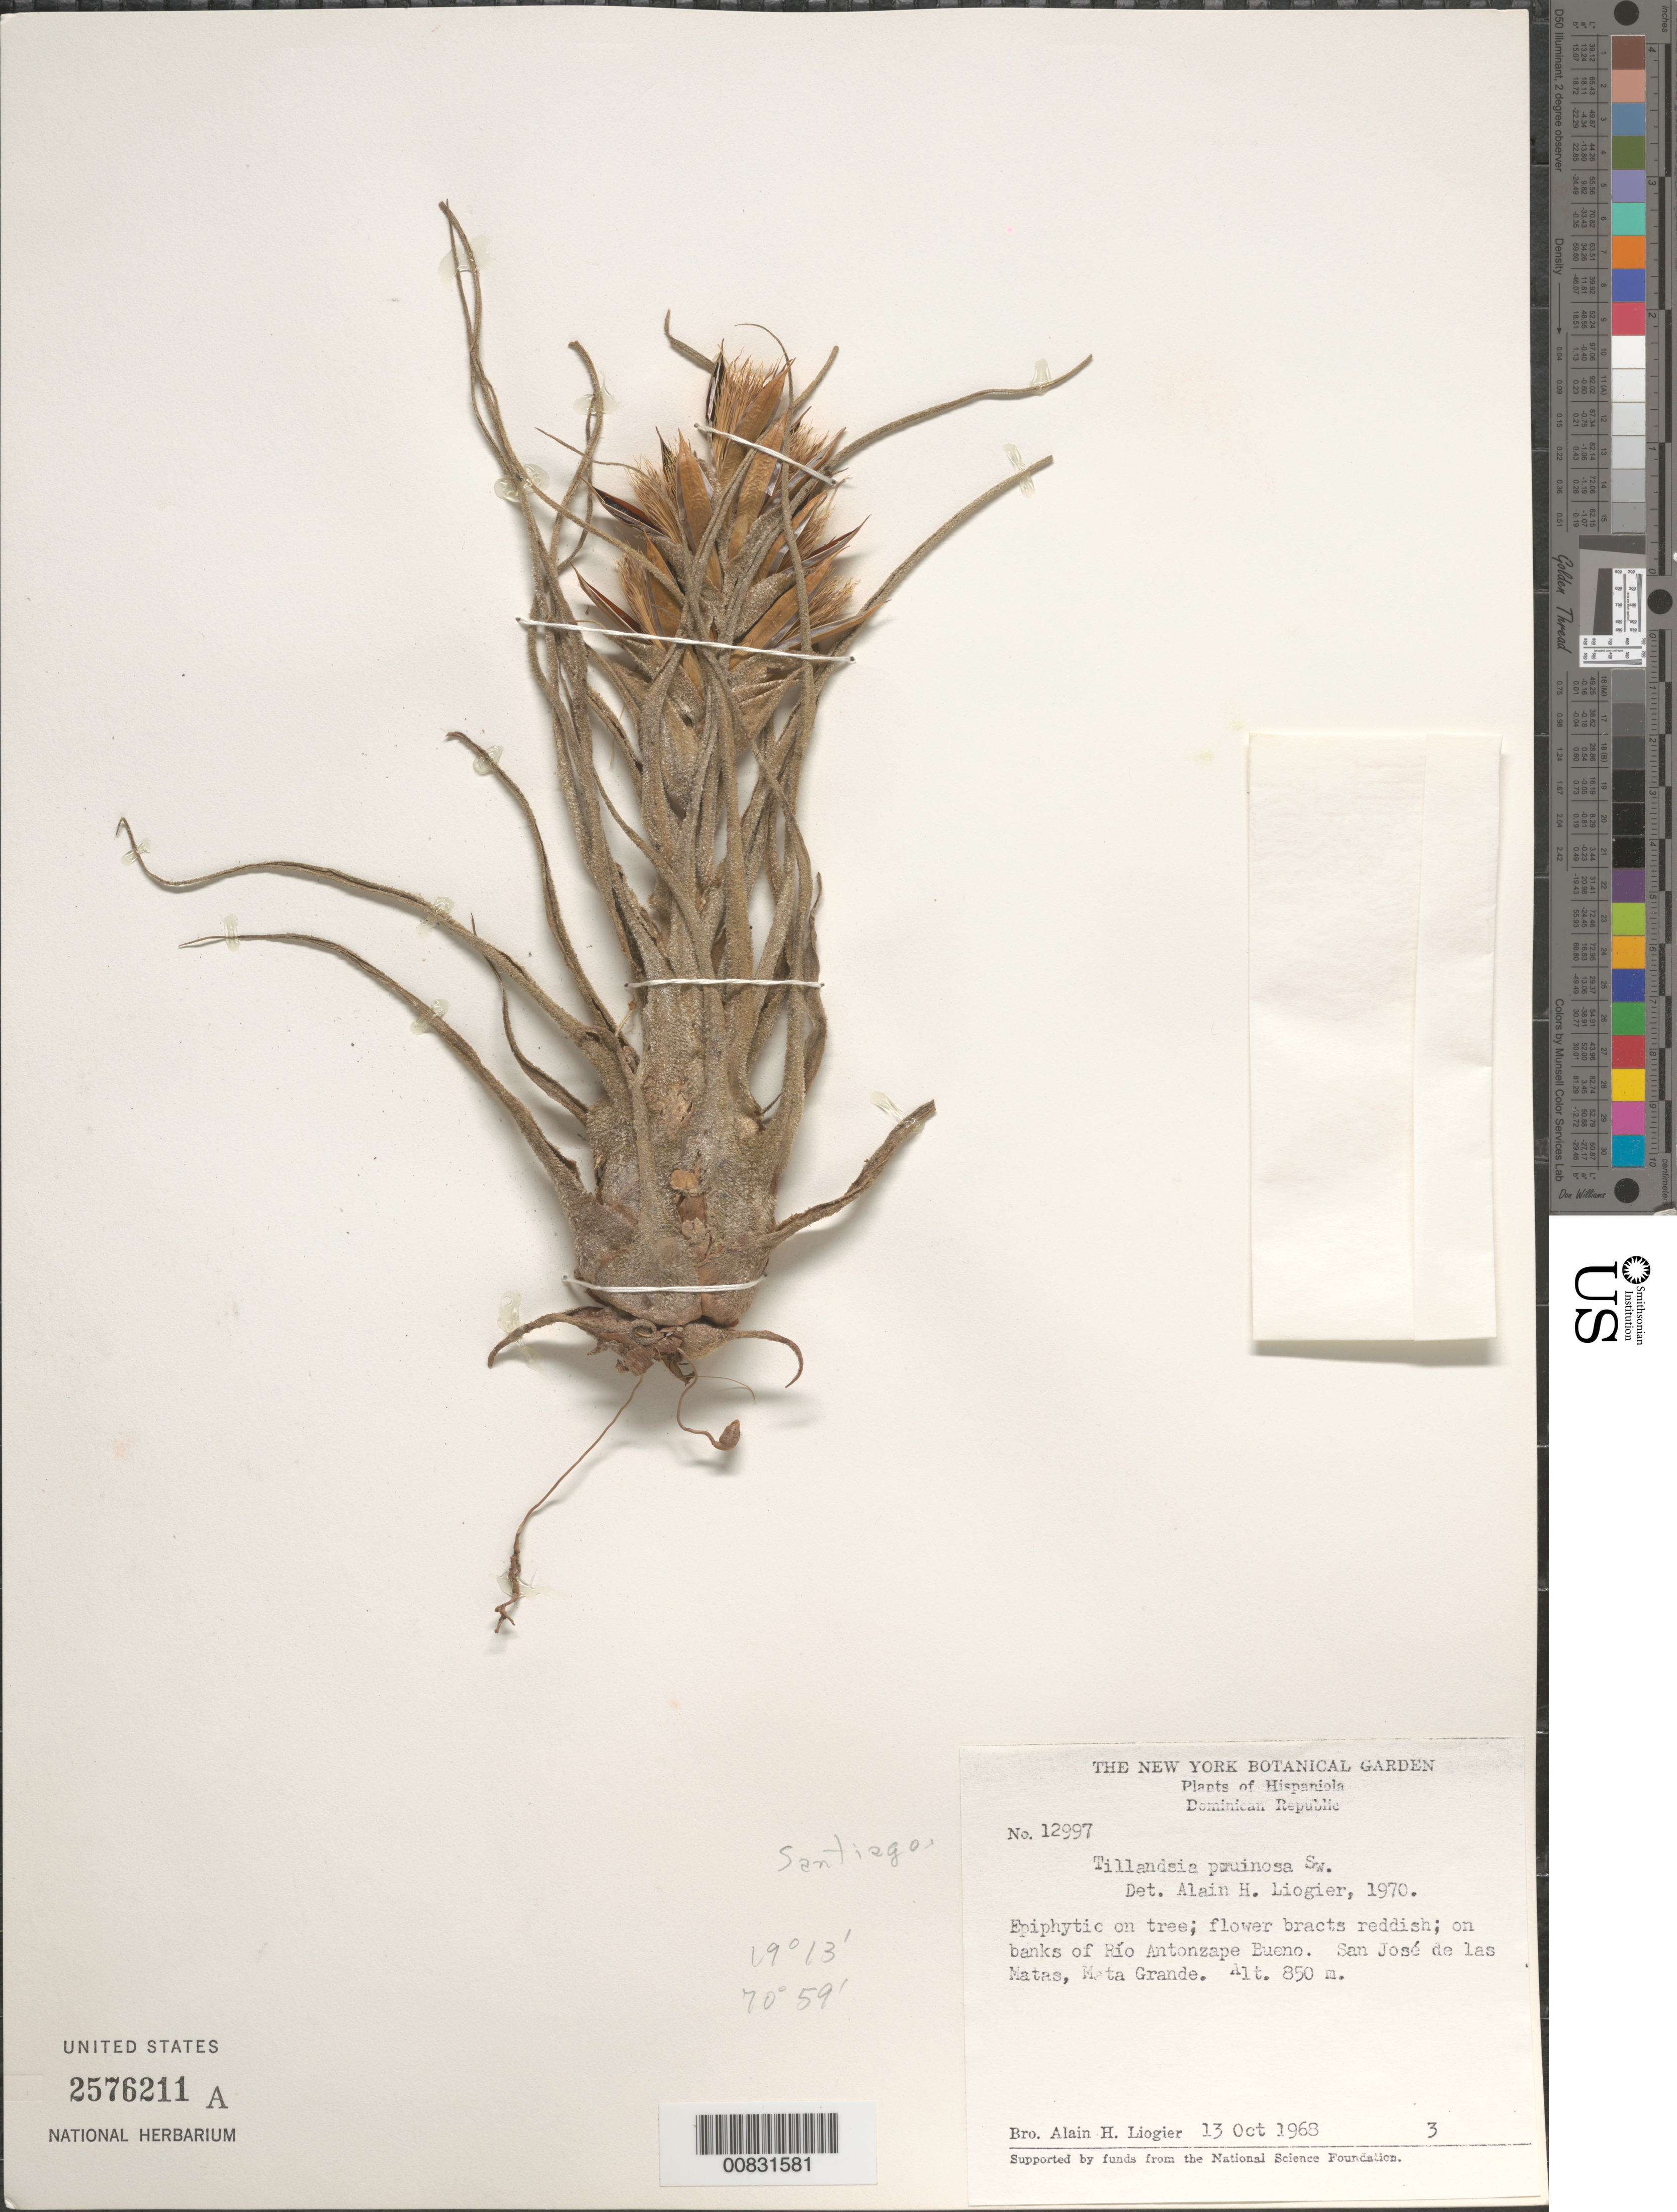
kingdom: Plantae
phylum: Tracheophyta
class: Liliopsida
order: Poales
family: Bromeliaceae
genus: Tillandsia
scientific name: Tillandsia pruinosa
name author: Sw.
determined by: Liogier, Alain H.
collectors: A. H. Liogier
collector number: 12997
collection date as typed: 13 Oct 1968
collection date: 1968-10-13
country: Dominican Republic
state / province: Santiago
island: Hispaniola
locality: San José de las Matas, Mata Grande. On Banks of Río Antozape Bueno.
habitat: On tree. On Banks of river.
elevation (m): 850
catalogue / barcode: US 2576211A